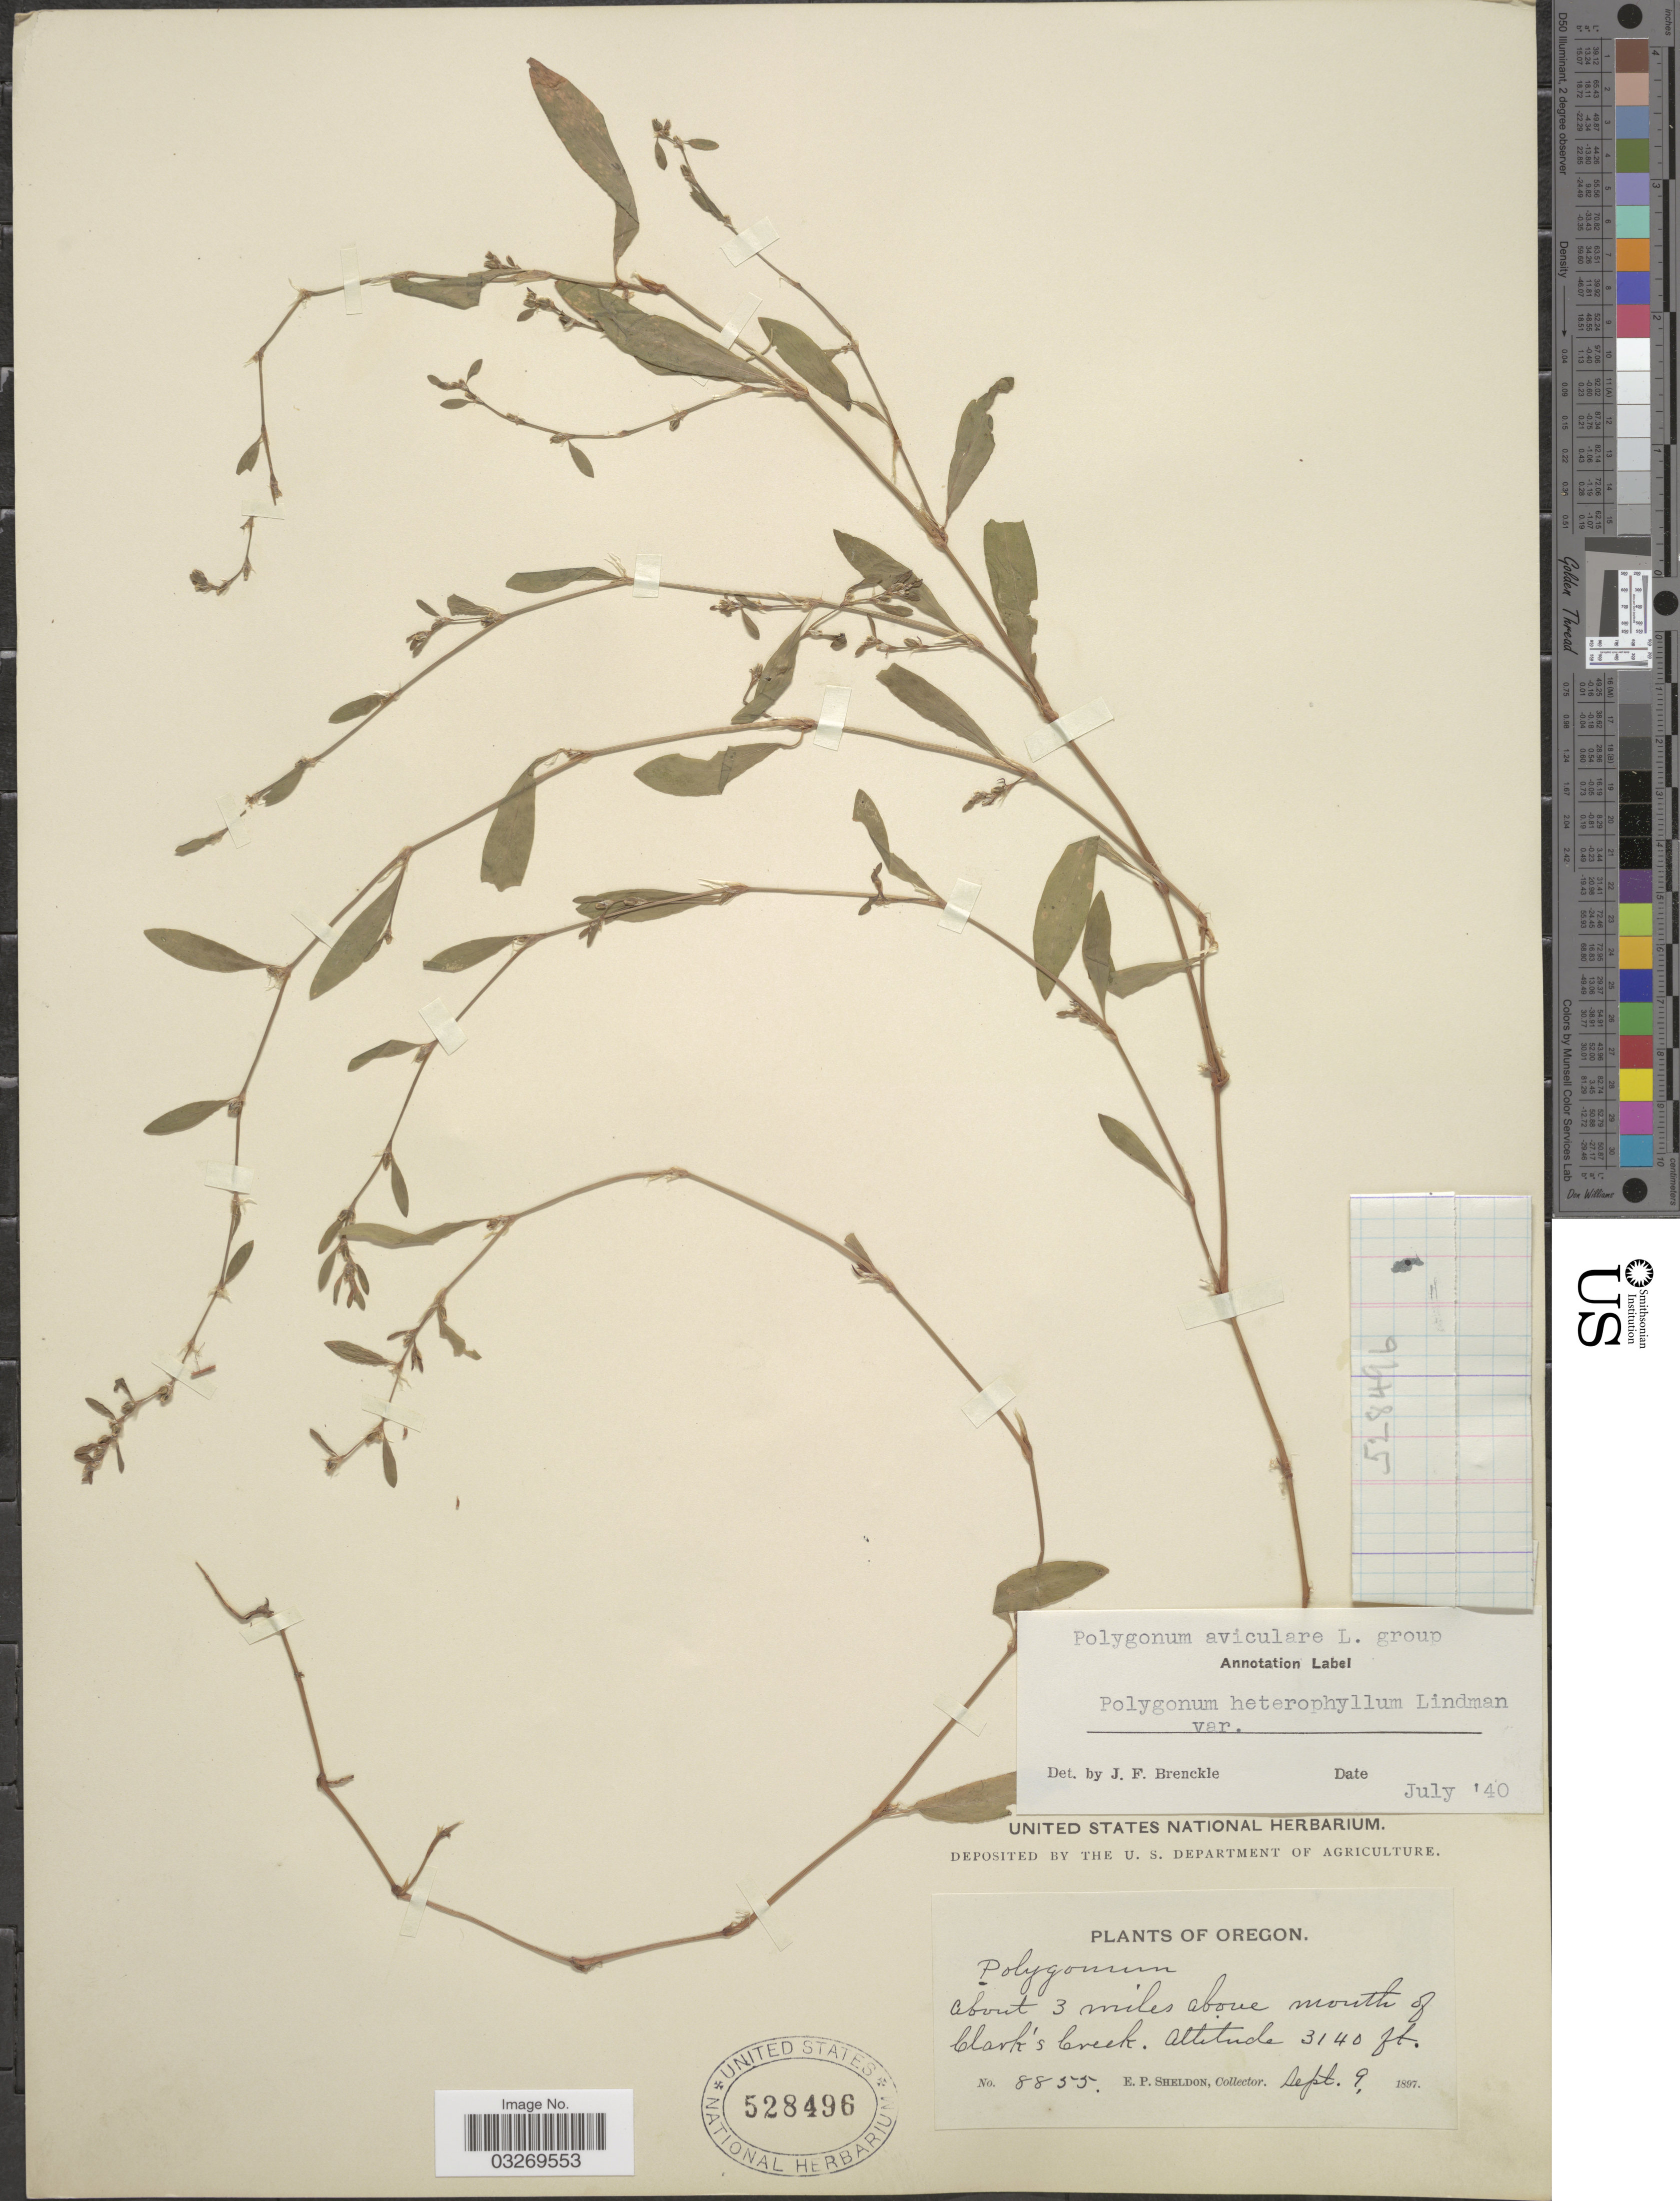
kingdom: Plantae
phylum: Tracheophyta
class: Magnoliopsida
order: Caryophyllales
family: Polygonaceae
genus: Polygonum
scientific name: Polygonum heterophyllum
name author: Lindm.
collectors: E. P. Sheldon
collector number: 8855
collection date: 1897-09-09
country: United States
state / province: Oregon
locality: About 3 miles above mouth of Clark's Creek.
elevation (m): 957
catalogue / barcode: US 528496